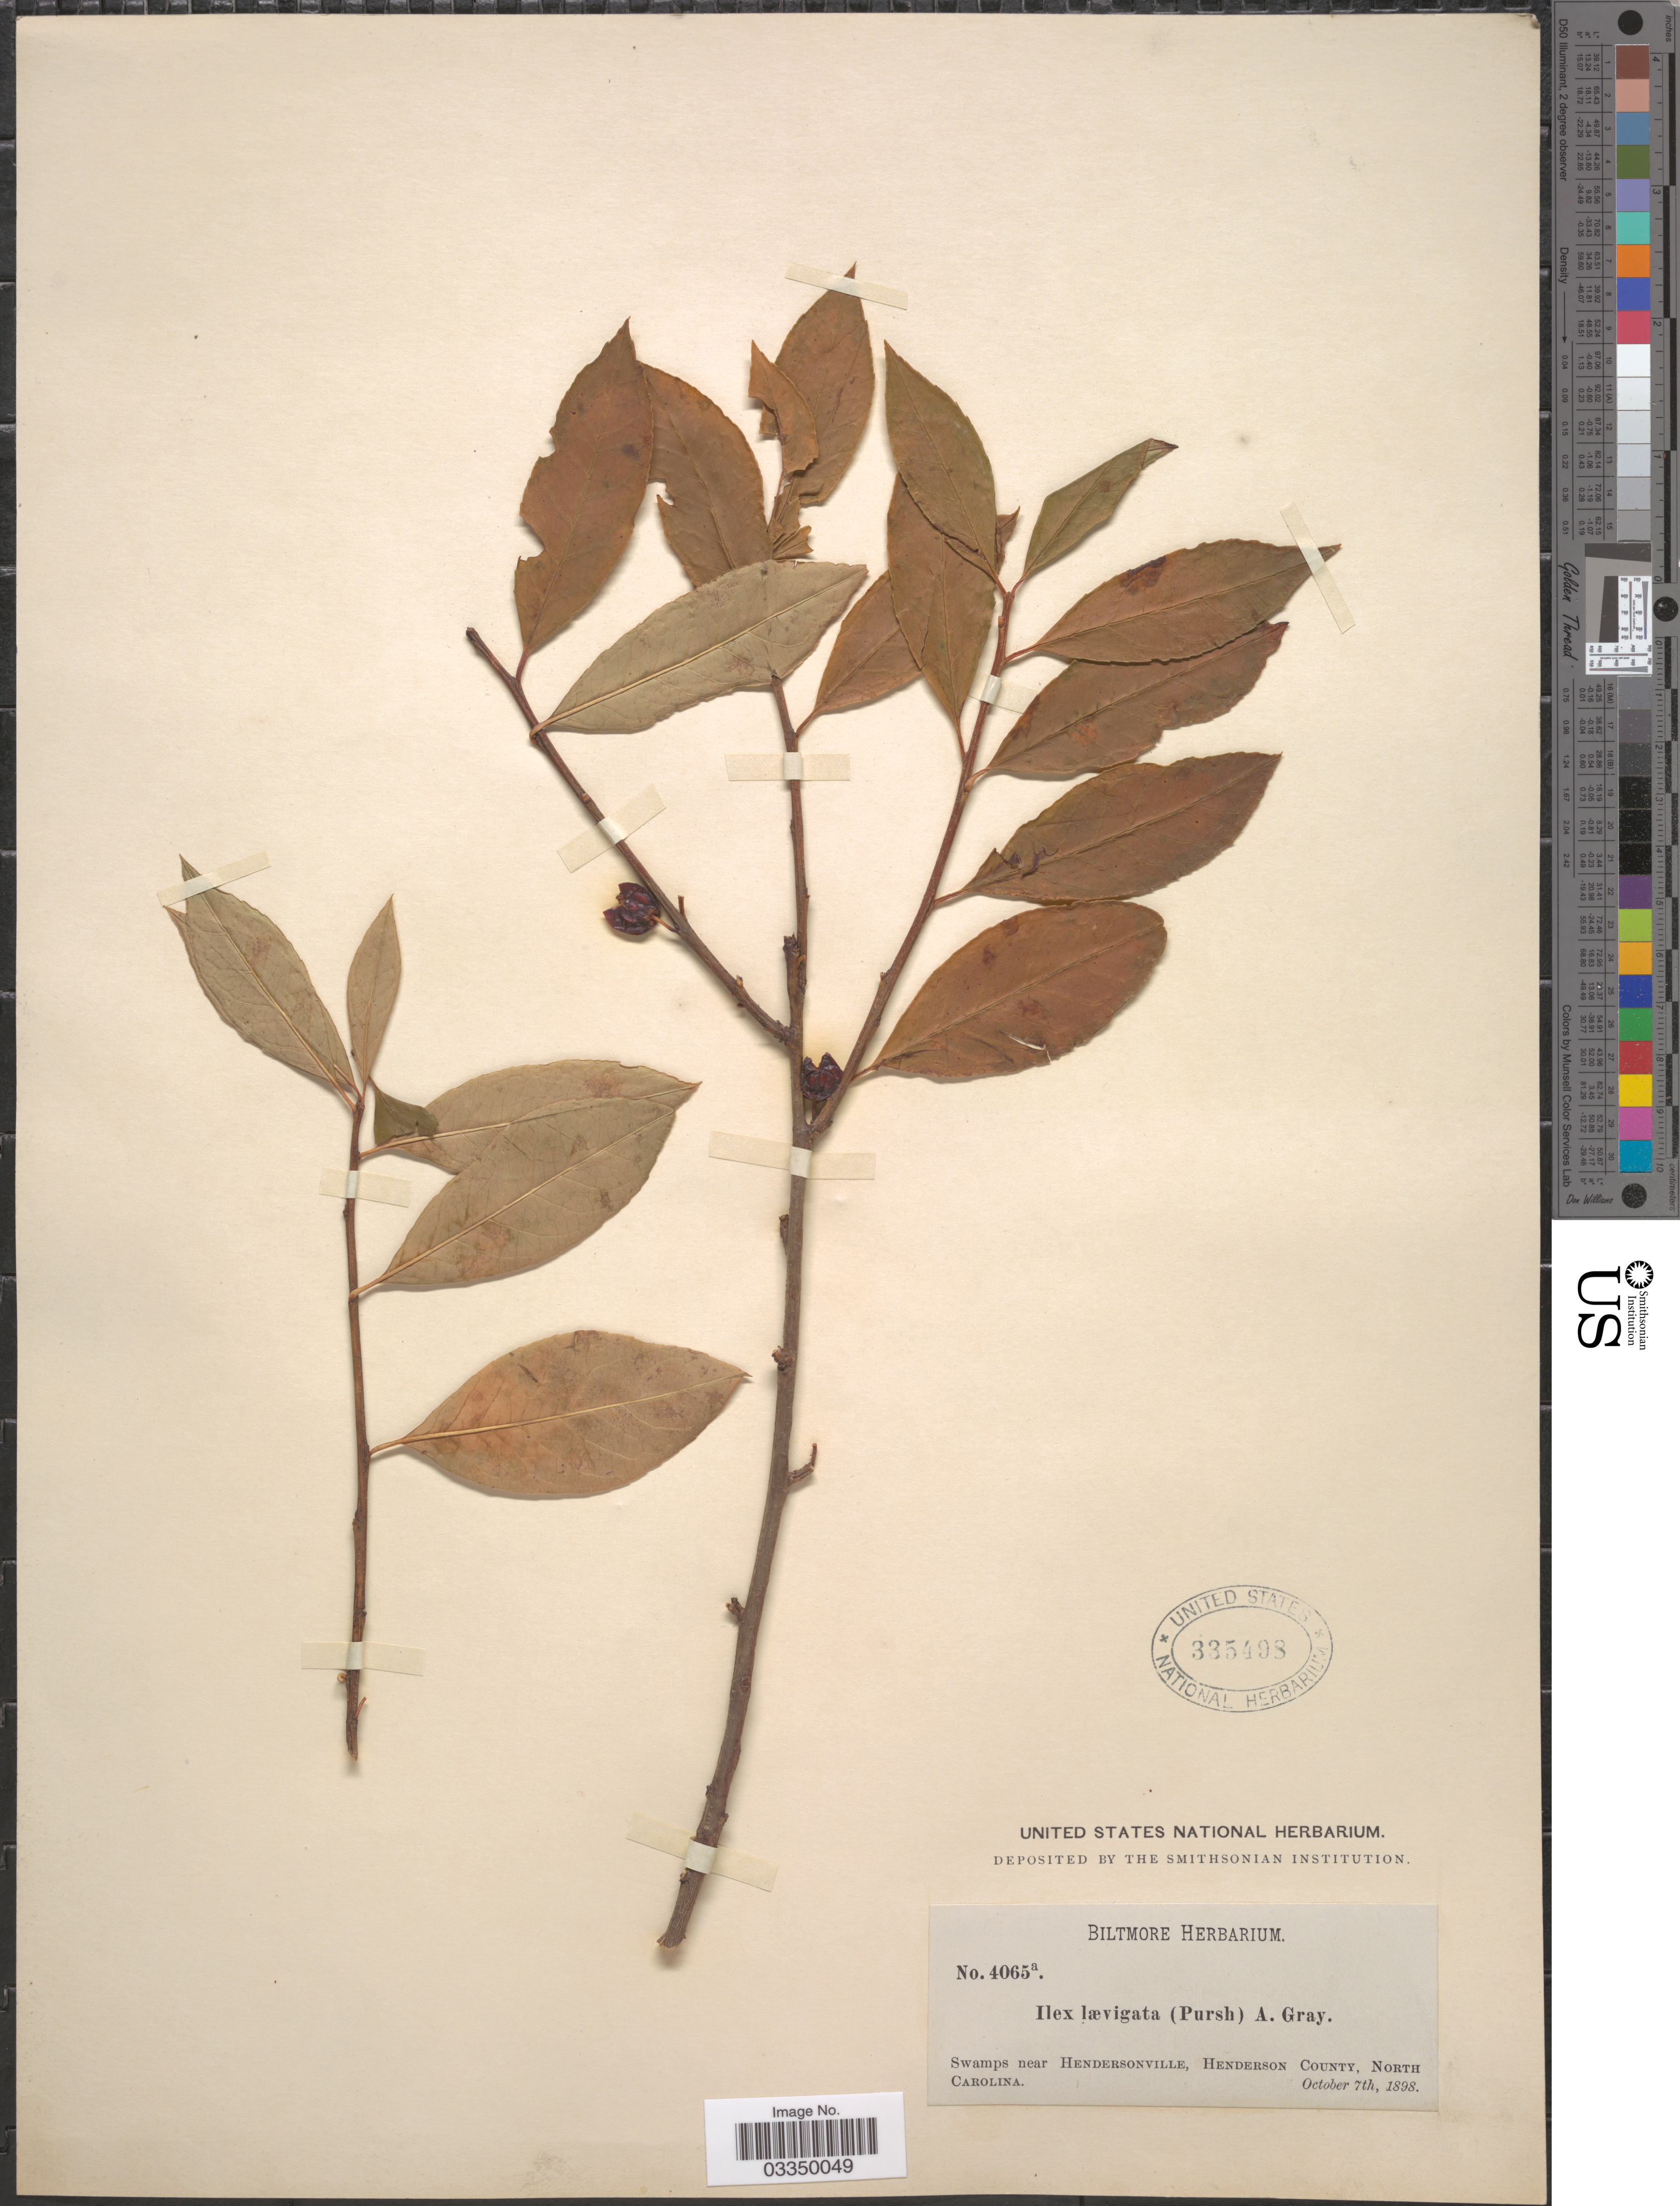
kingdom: Plantae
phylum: Tracheophyta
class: Magnoliopsida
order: Aquifoliales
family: Aquifoliaceae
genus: Ilex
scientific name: Ilex laevigata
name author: (Pursh) A. Gray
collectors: ex herb. Biltmore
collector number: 4065a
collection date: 1898-10-07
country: United States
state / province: North Carolina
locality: Swamps near Hendersonville, Henderson County.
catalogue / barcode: US 335498